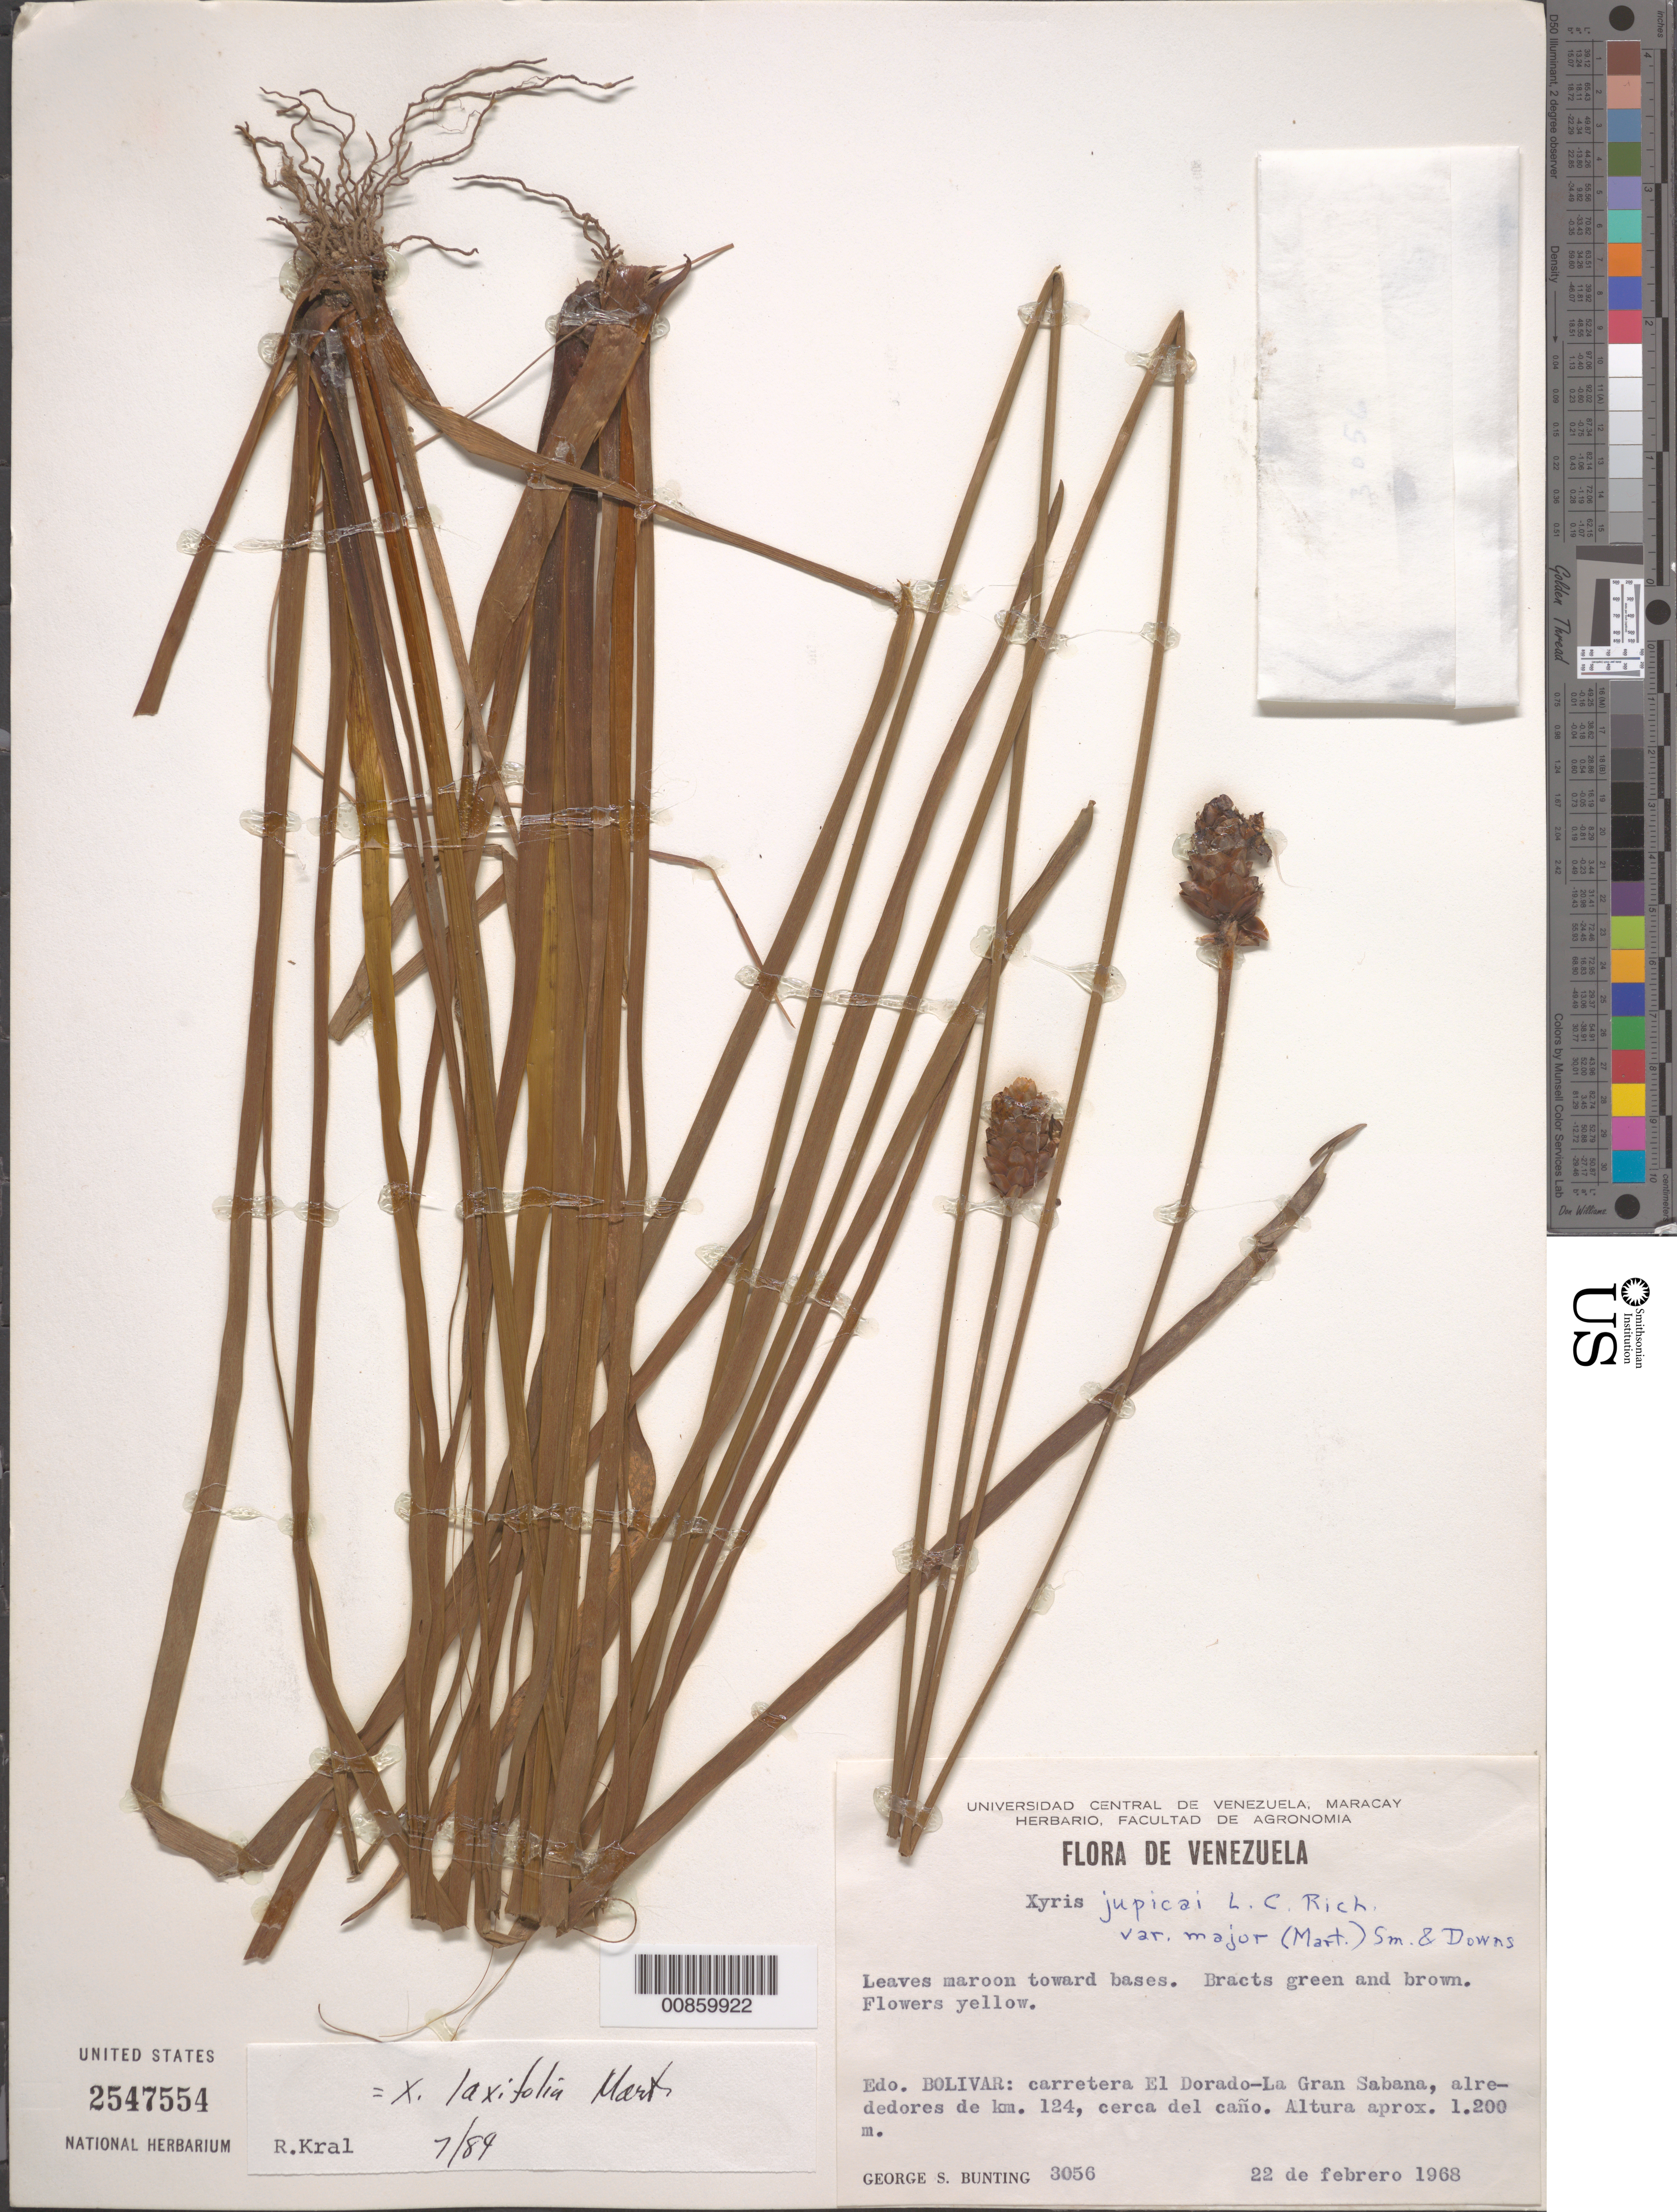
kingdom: Plantae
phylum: Tracheophyta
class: Liliopsida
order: Poales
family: Xyridaceae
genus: Xyris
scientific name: Xyris laxifolia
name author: Mart.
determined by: Kral, Robert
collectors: G. S. Bunting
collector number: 3056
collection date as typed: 22-Feb-68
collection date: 1968-02-22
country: Venezuela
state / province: Bolívar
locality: El Dorado-La Gran Sabana road, km 124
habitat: Cerca del caño.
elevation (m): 1200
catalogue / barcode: US 2547554